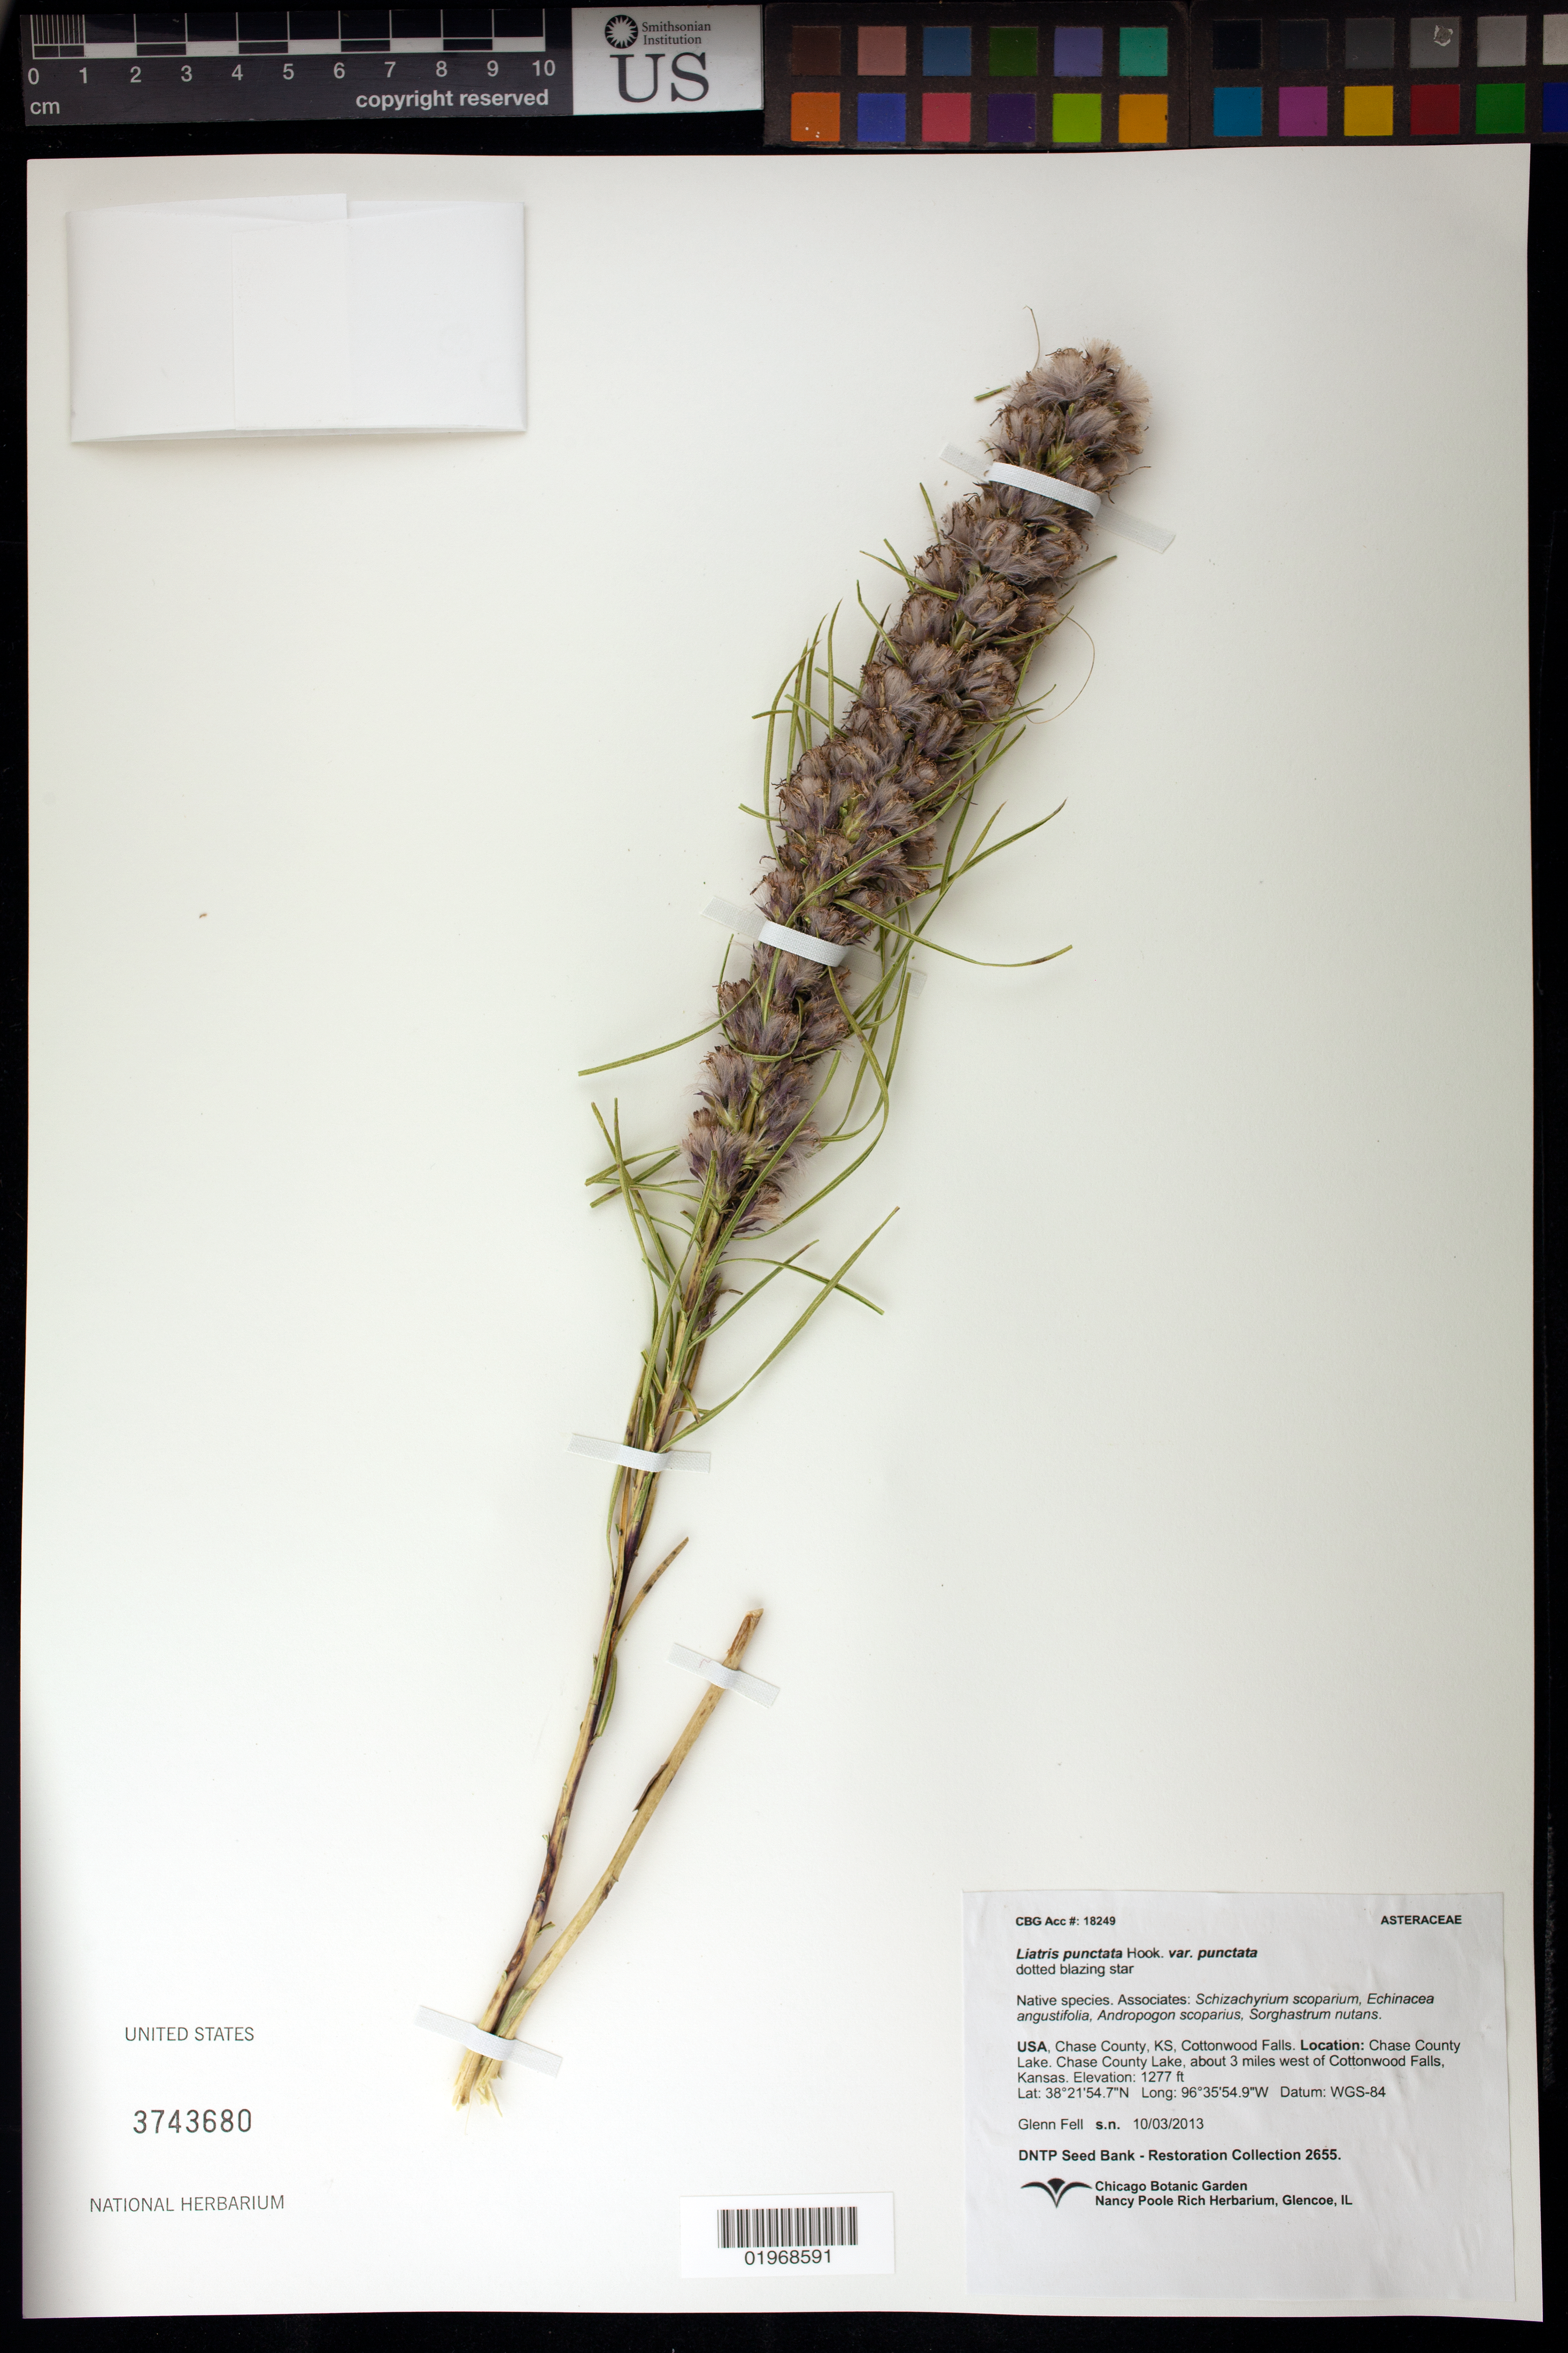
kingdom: Plantae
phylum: Tracheophyta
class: Magnoliopsida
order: Asterales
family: Asteraceae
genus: Liatris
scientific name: Liatris punctata var. punctata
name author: Hook.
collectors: G. Fell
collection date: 2013-10-03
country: United States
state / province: Kansas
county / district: Chase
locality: Chase County Lake, 3 mi. W of Cottonwood Falls,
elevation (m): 389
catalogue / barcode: US 3743680